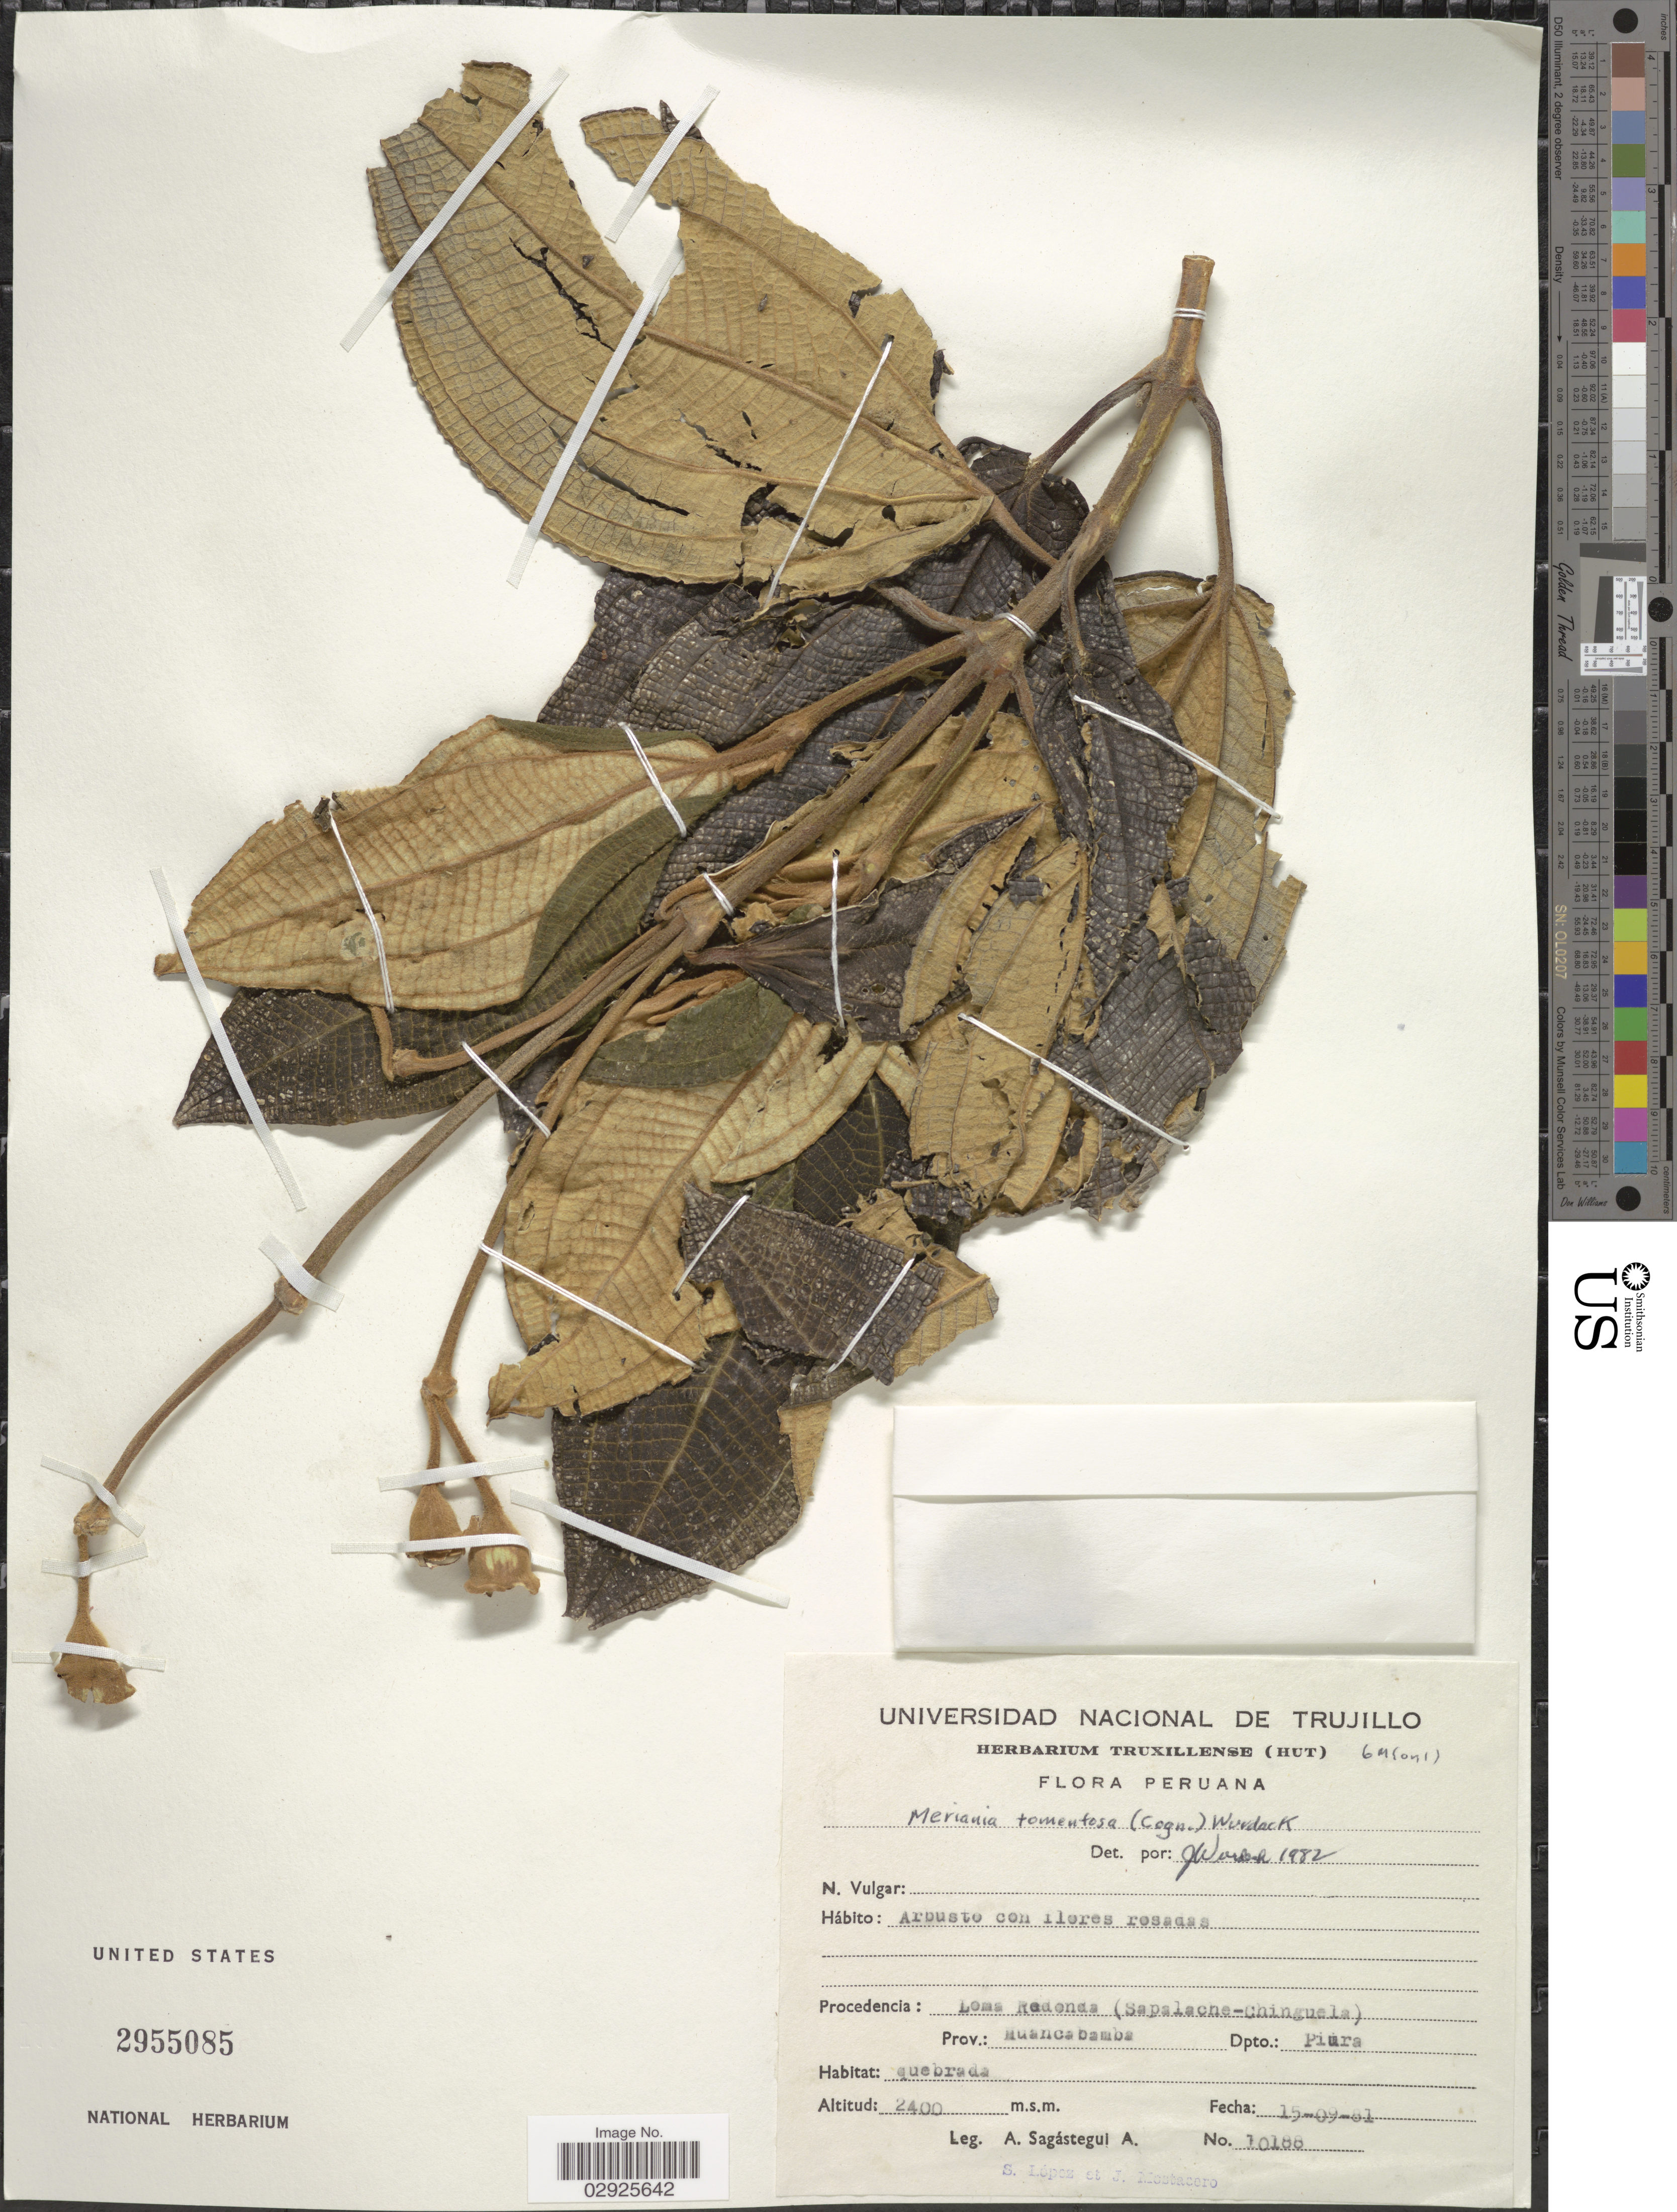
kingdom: Plantae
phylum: Tracheophyta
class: Magnoliopsida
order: Myrtales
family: Melastomataceae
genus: Meriania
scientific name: Meriania tomentosa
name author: (Cogn.) Wurdack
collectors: A. Sagástegui A., S. Lopez & J. Mostacero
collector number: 10188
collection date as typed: Transcribed d/m/y: 15/9/81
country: Peru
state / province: Piura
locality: Procedencia: Loma Redonda (Sapalache-Chinguela) Prov.: Huancabamba, Dpto. Piura.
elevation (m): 2400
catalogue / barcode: US 2955085